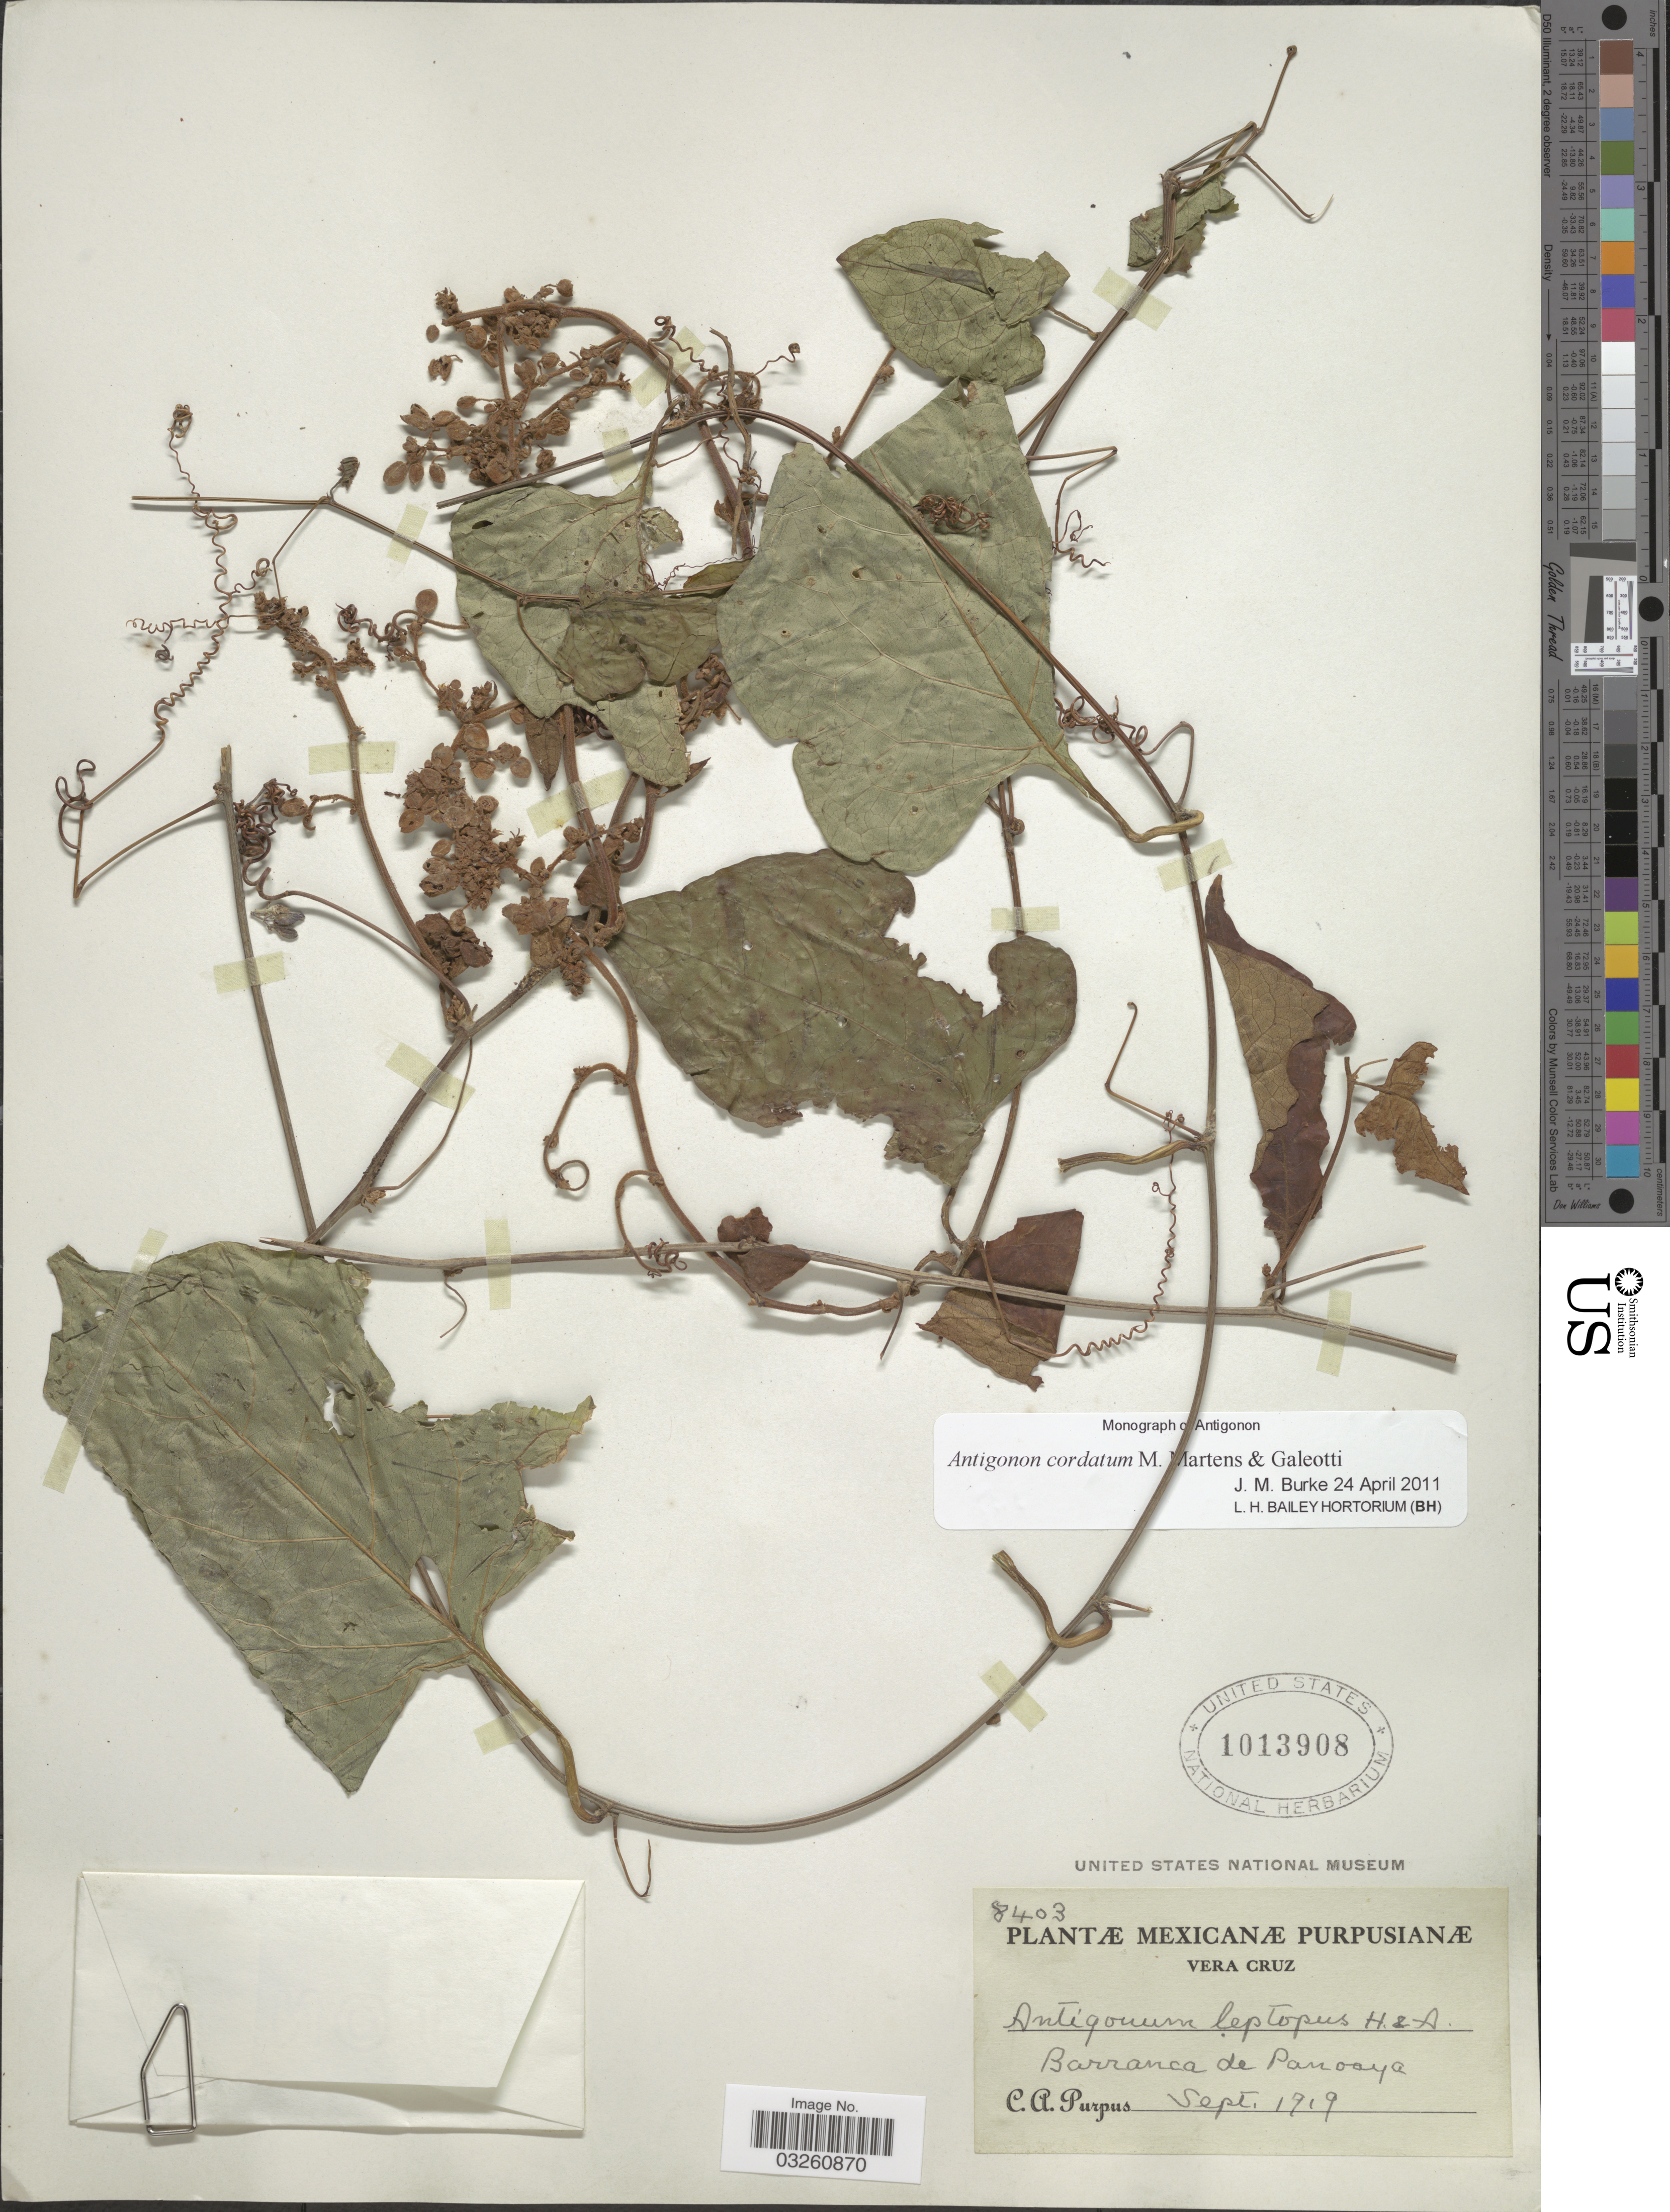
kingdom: Plantae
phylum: Tracheophyta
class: Magnoliopsida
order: Caryophyllales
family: Polygonaceae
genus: Antigonon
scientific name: Antigonon cordatum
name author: M. Martens & Galeotti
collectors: C. A. Purpus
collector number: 8403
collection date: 1919-09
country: Mexico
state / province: Veracruz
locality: Vera Cruz. Barranca de Panoaya.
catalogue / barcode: US 1013908